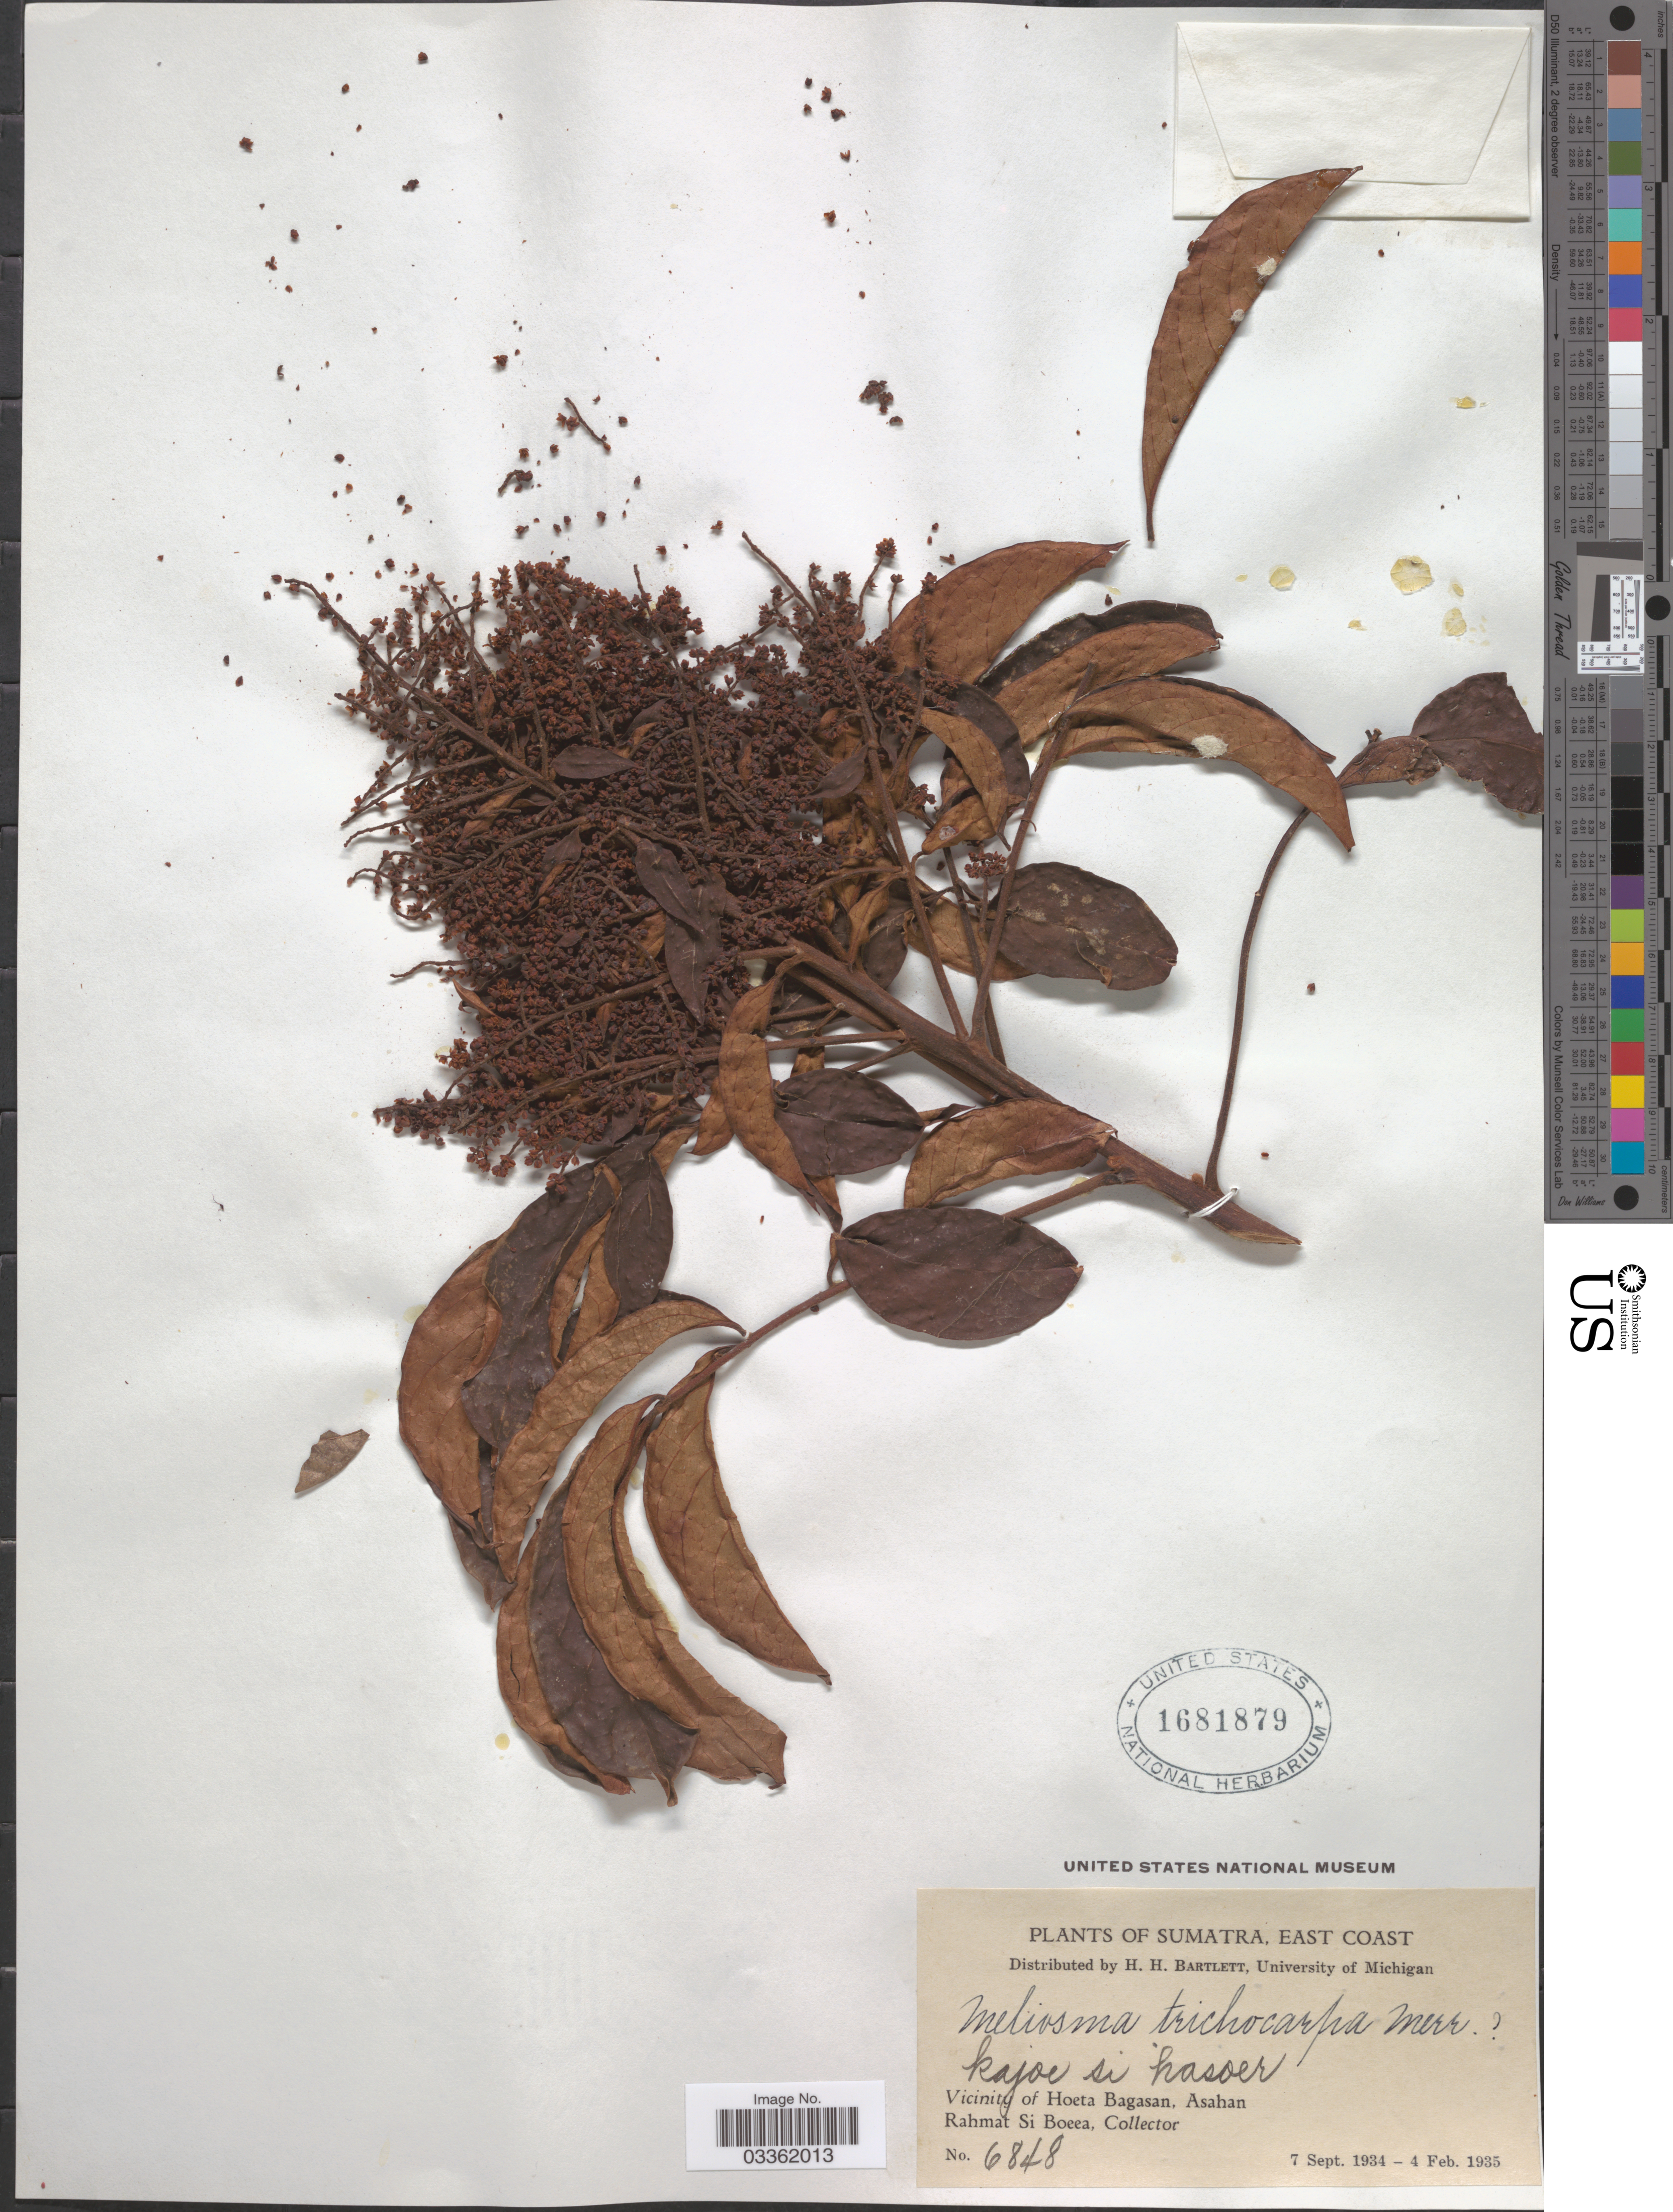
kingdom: Plantae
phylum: Tracheophyta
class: Magnoliopsida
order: Proteales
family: Sabiaceae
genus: Meliosma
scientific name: Meliosma trichocarpa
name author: Merr.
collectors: Rahmat Si Boeea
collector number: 6848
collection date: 1934-09-07/1935-02-04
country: Indonesia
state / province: Sumatra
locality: East Coast. Vicinity of Hoeta Bagasan, Asahan.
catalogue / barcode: US 1681879